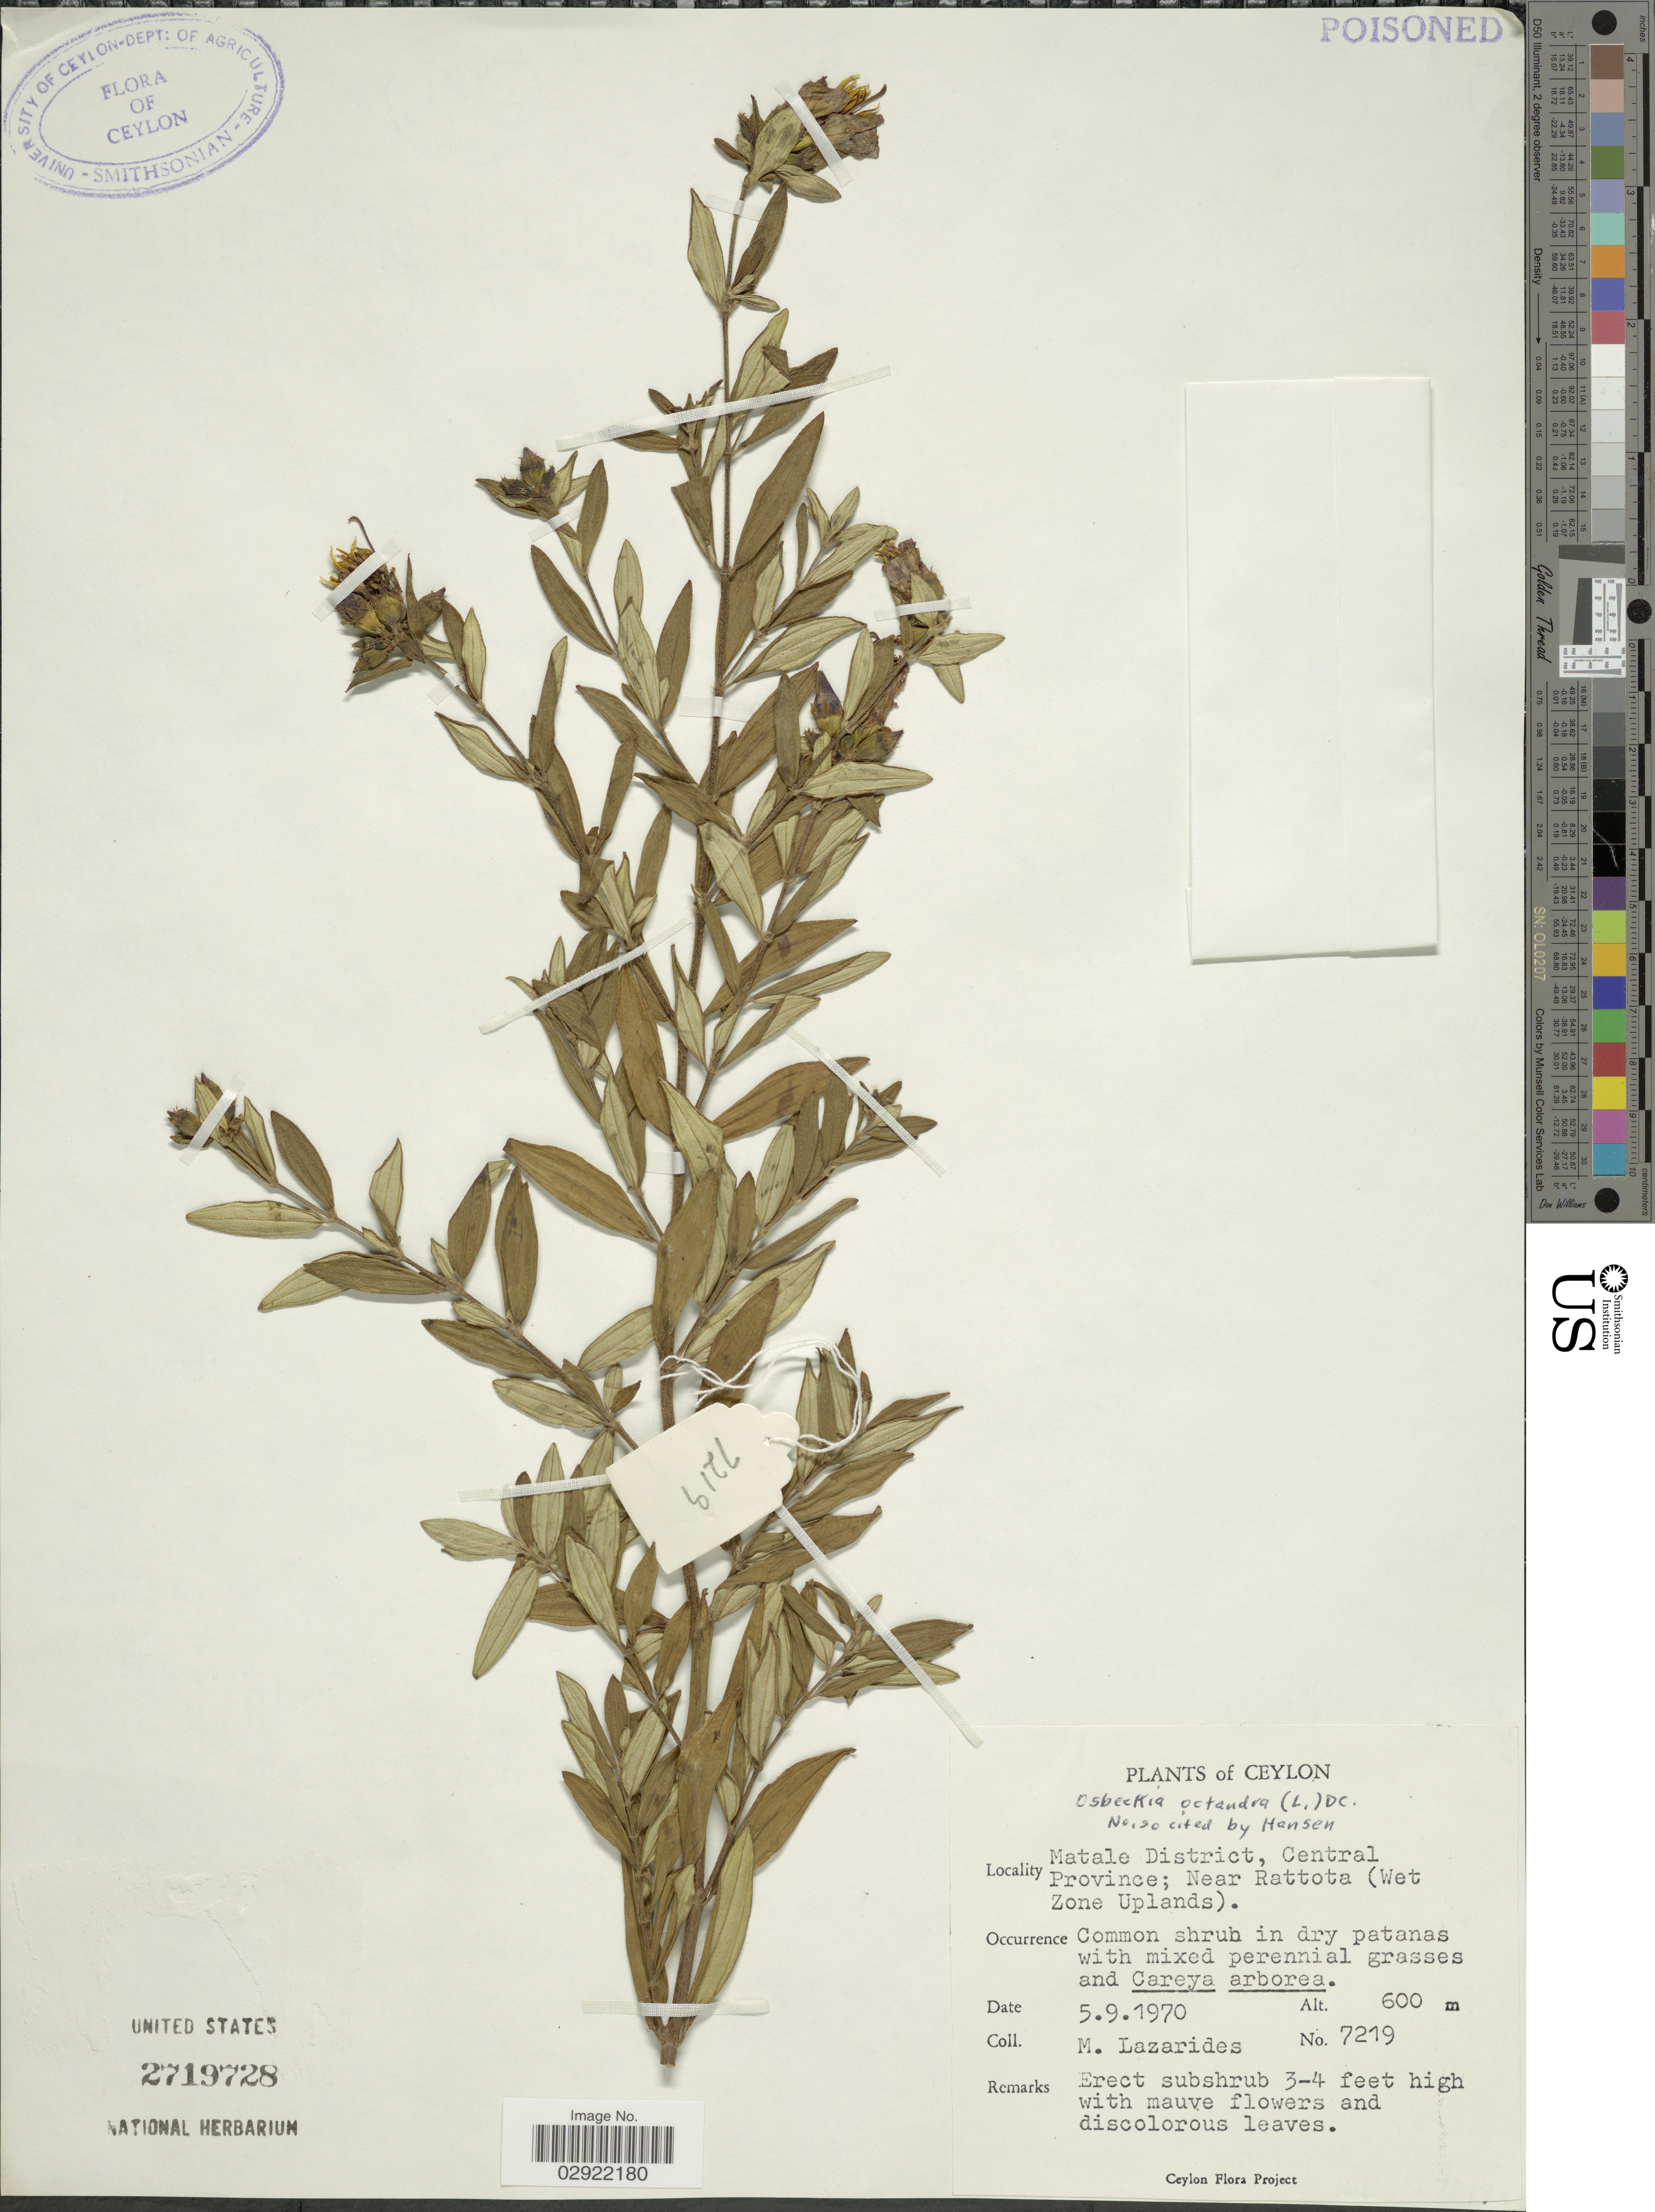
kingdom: Plantae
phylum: Tracheophyta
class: Magnoliopsida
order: Myrtales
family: Melastomataceae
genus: Osbeckia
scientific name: Osbeckia octandra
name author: DC.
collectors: M. Lazarides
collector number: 7219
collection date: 1970-09-05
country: Sri Lanka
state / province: Central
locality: Ceylon. Matale District; Near Rattota (Wet Zone Uplands).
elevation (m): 600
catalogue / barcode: US 2719728